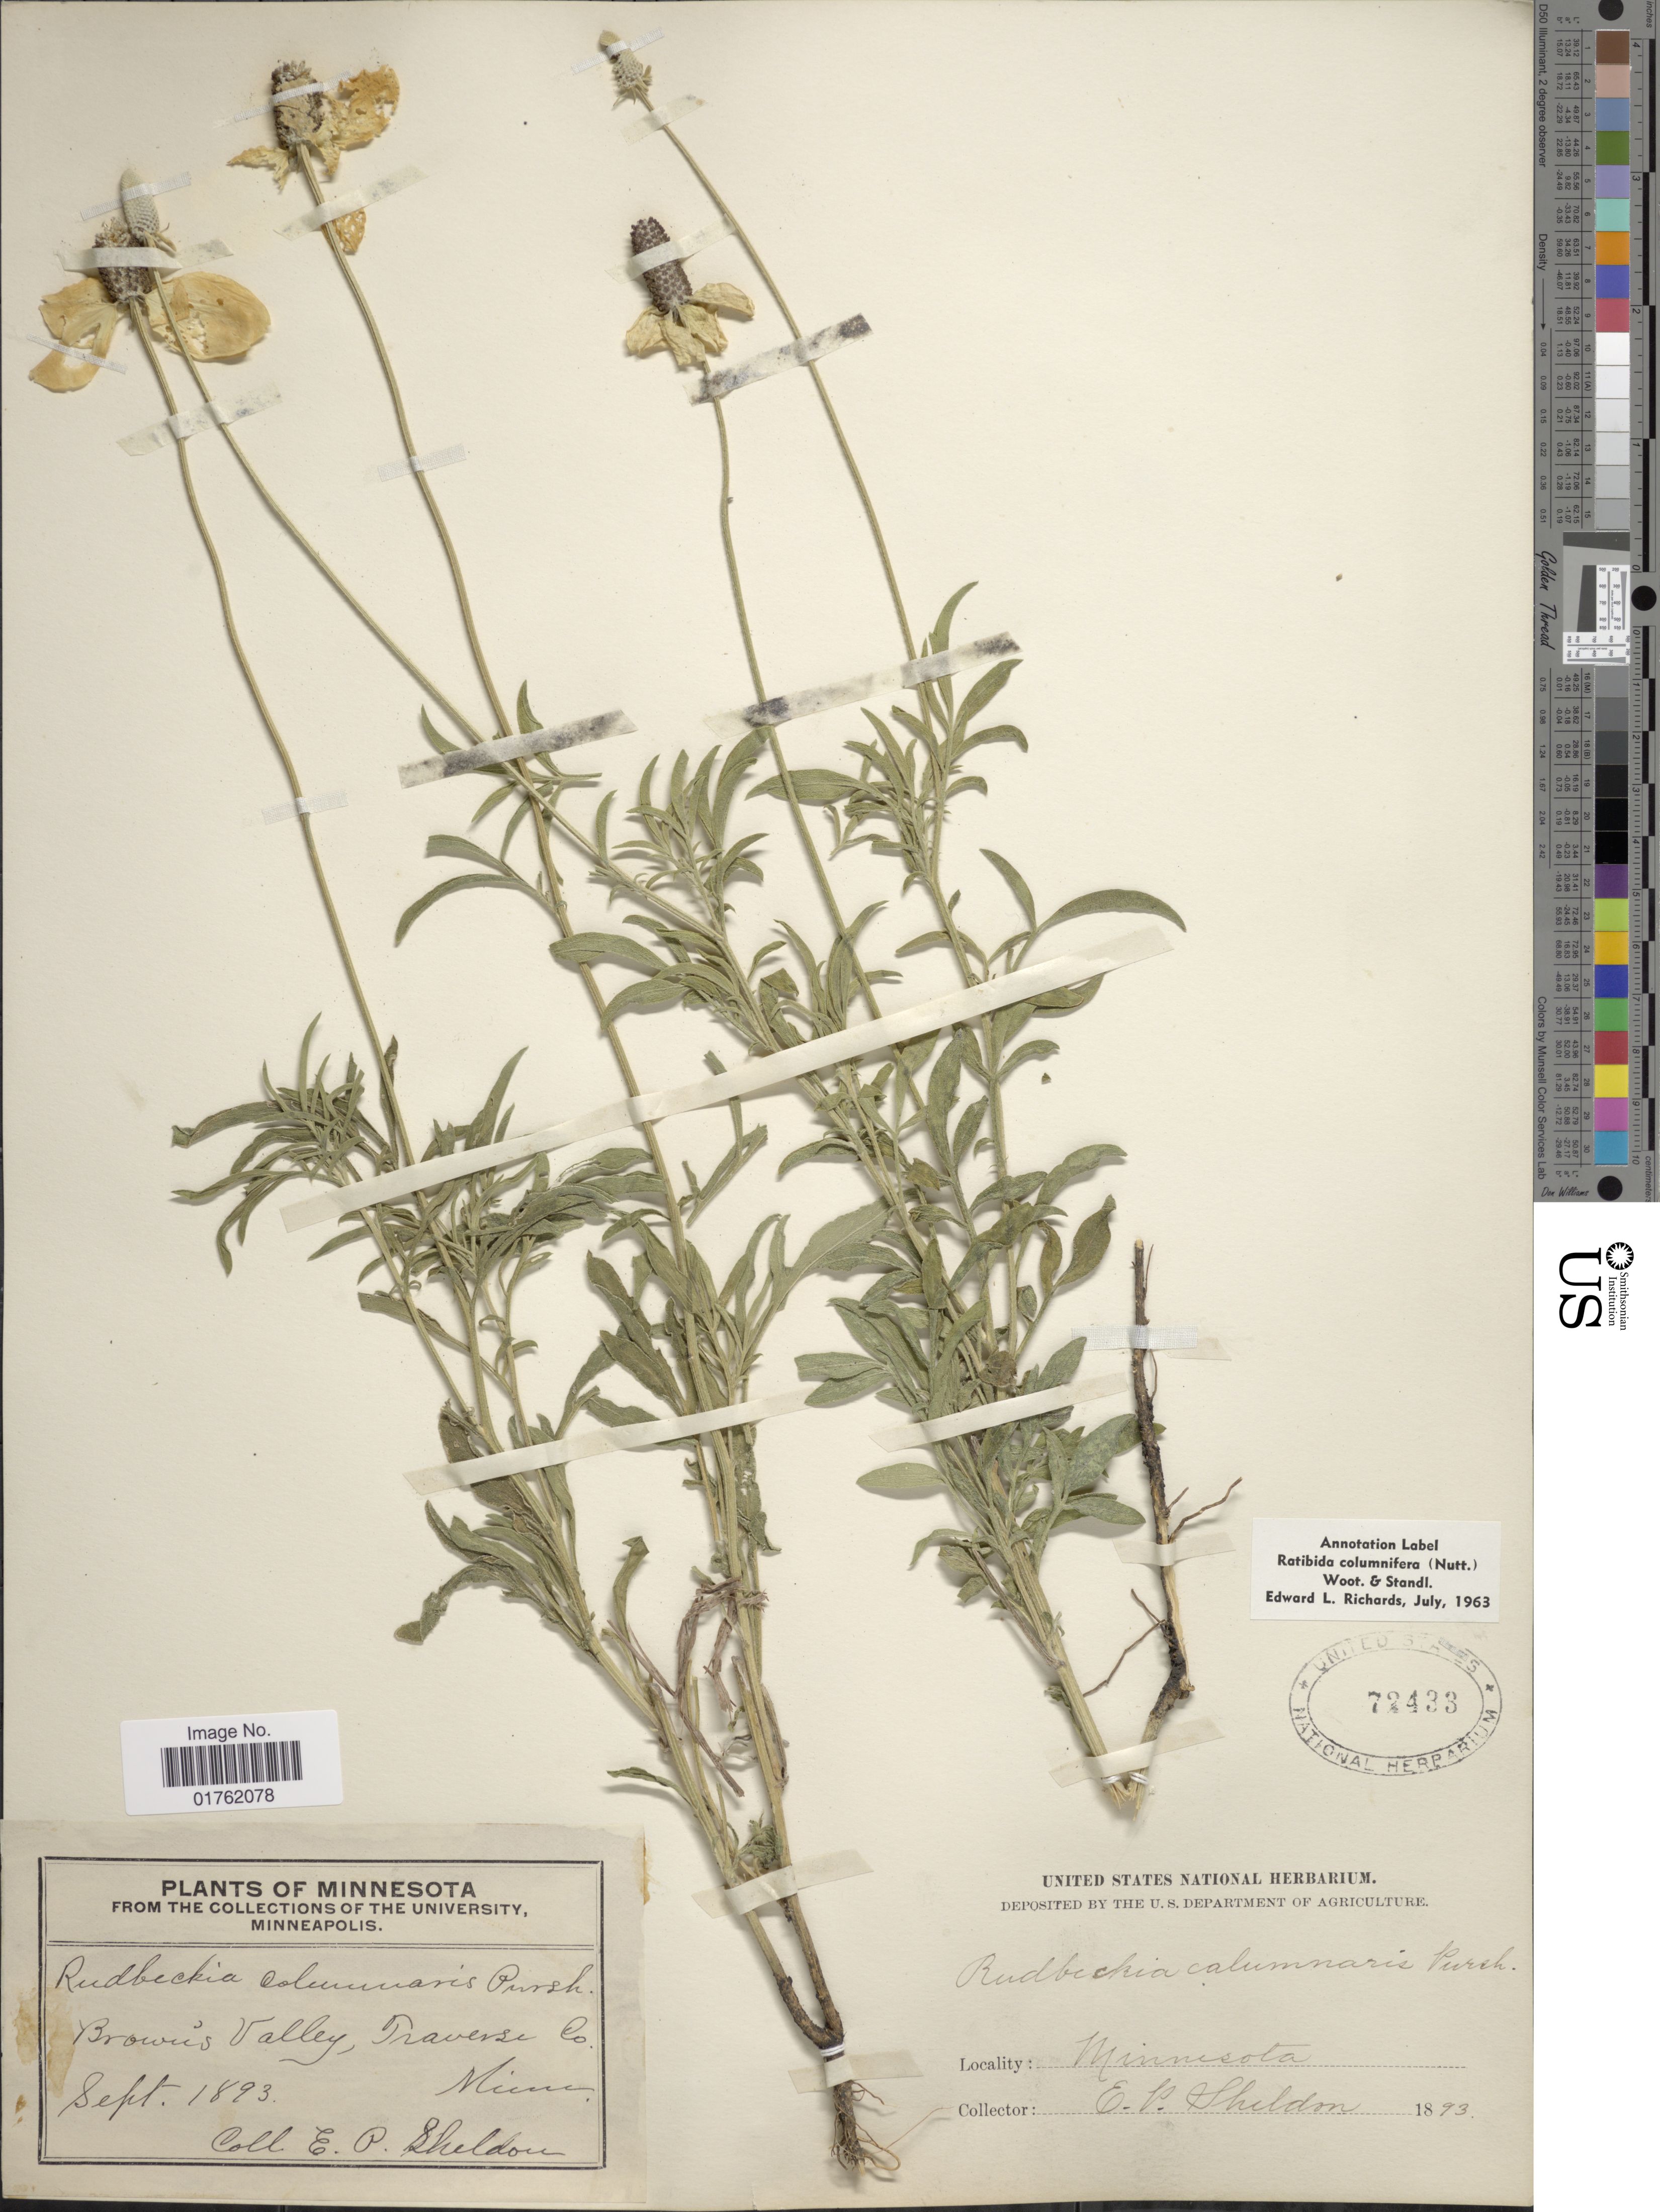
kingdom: Plantae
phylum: Tracheophyta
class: Magnoliopsida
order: Asterales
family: Asteraceae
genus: Ratibida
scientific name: Ratibida columnaris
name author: (Pursh) D. Don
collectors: E. P. Sheldon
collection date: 1893-09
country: United States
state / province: Minnesota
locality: Brown's Valley, Traverse Co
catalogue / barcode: US 72433